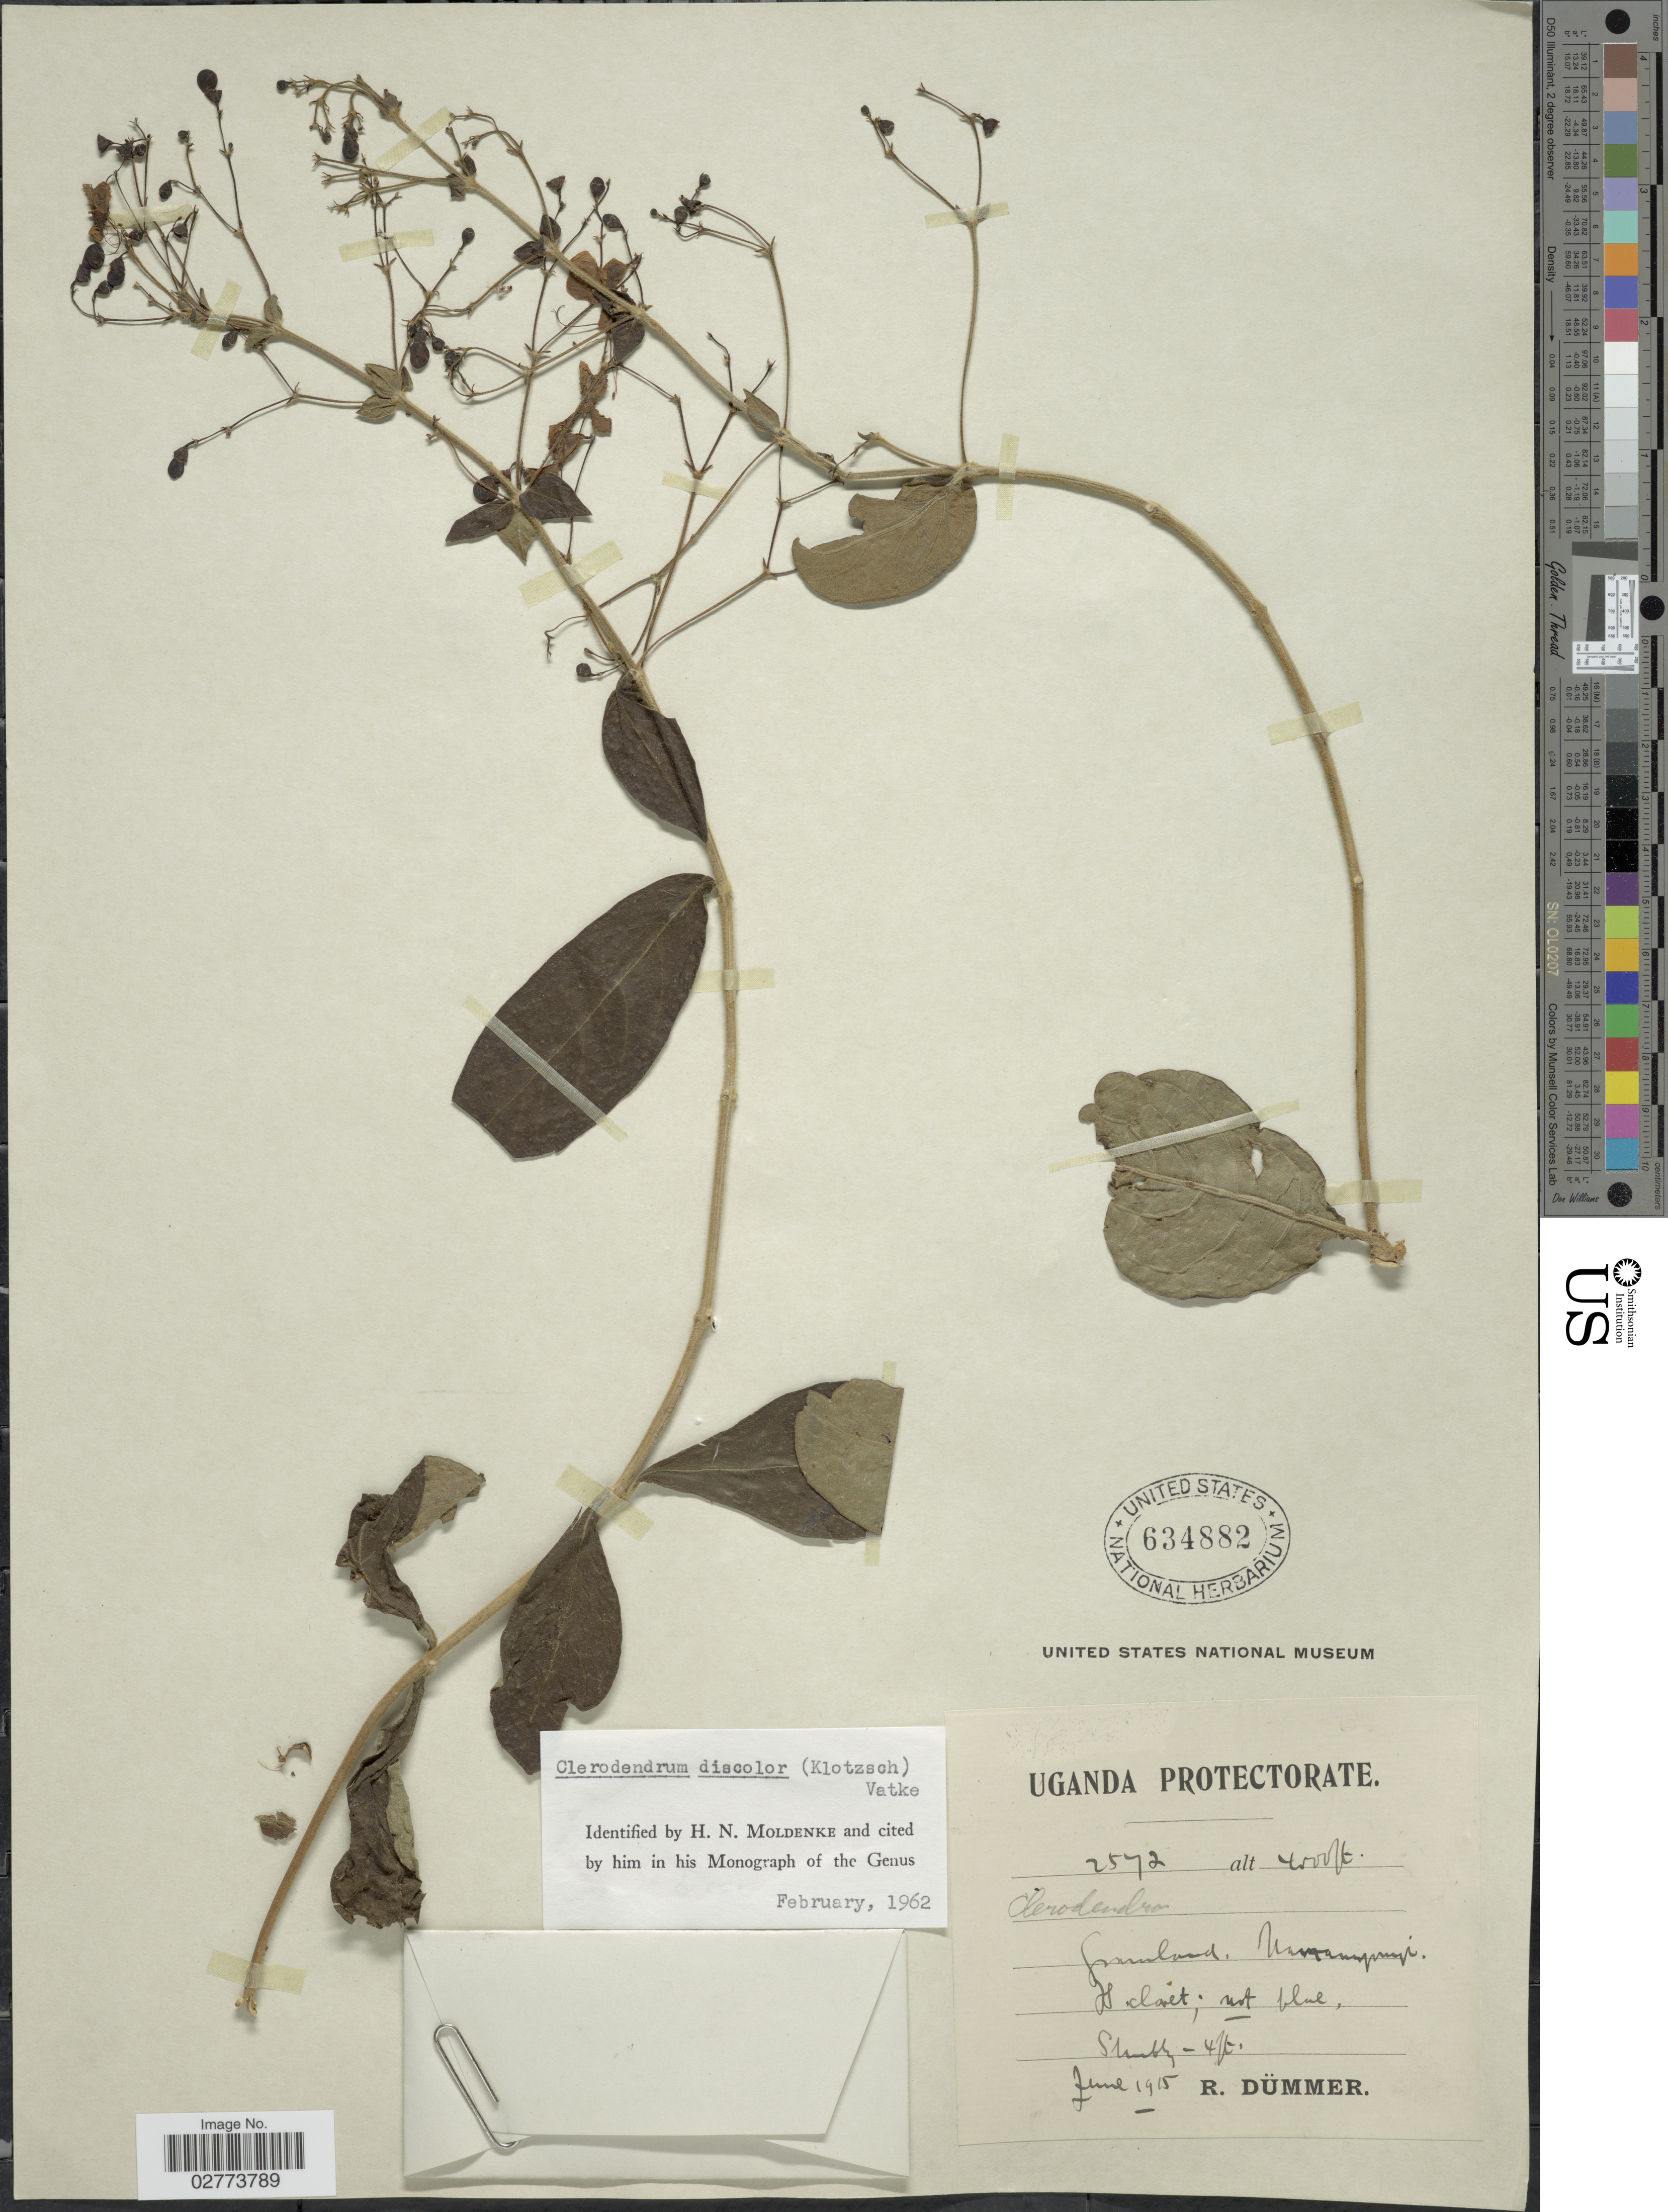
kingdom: Plantae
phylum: Tracheophyta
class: Magnoliopsida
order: Lamiales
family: Lamiaceae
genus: Clerodendrum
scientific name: Clerodendrum discolor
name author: (Klotzsch) Vatke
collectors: R. A. Dümmer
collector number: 2572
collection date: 1915-06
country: Uganda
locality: Grassland, Namanyonyi.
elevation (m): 1219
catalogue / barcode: US 634882